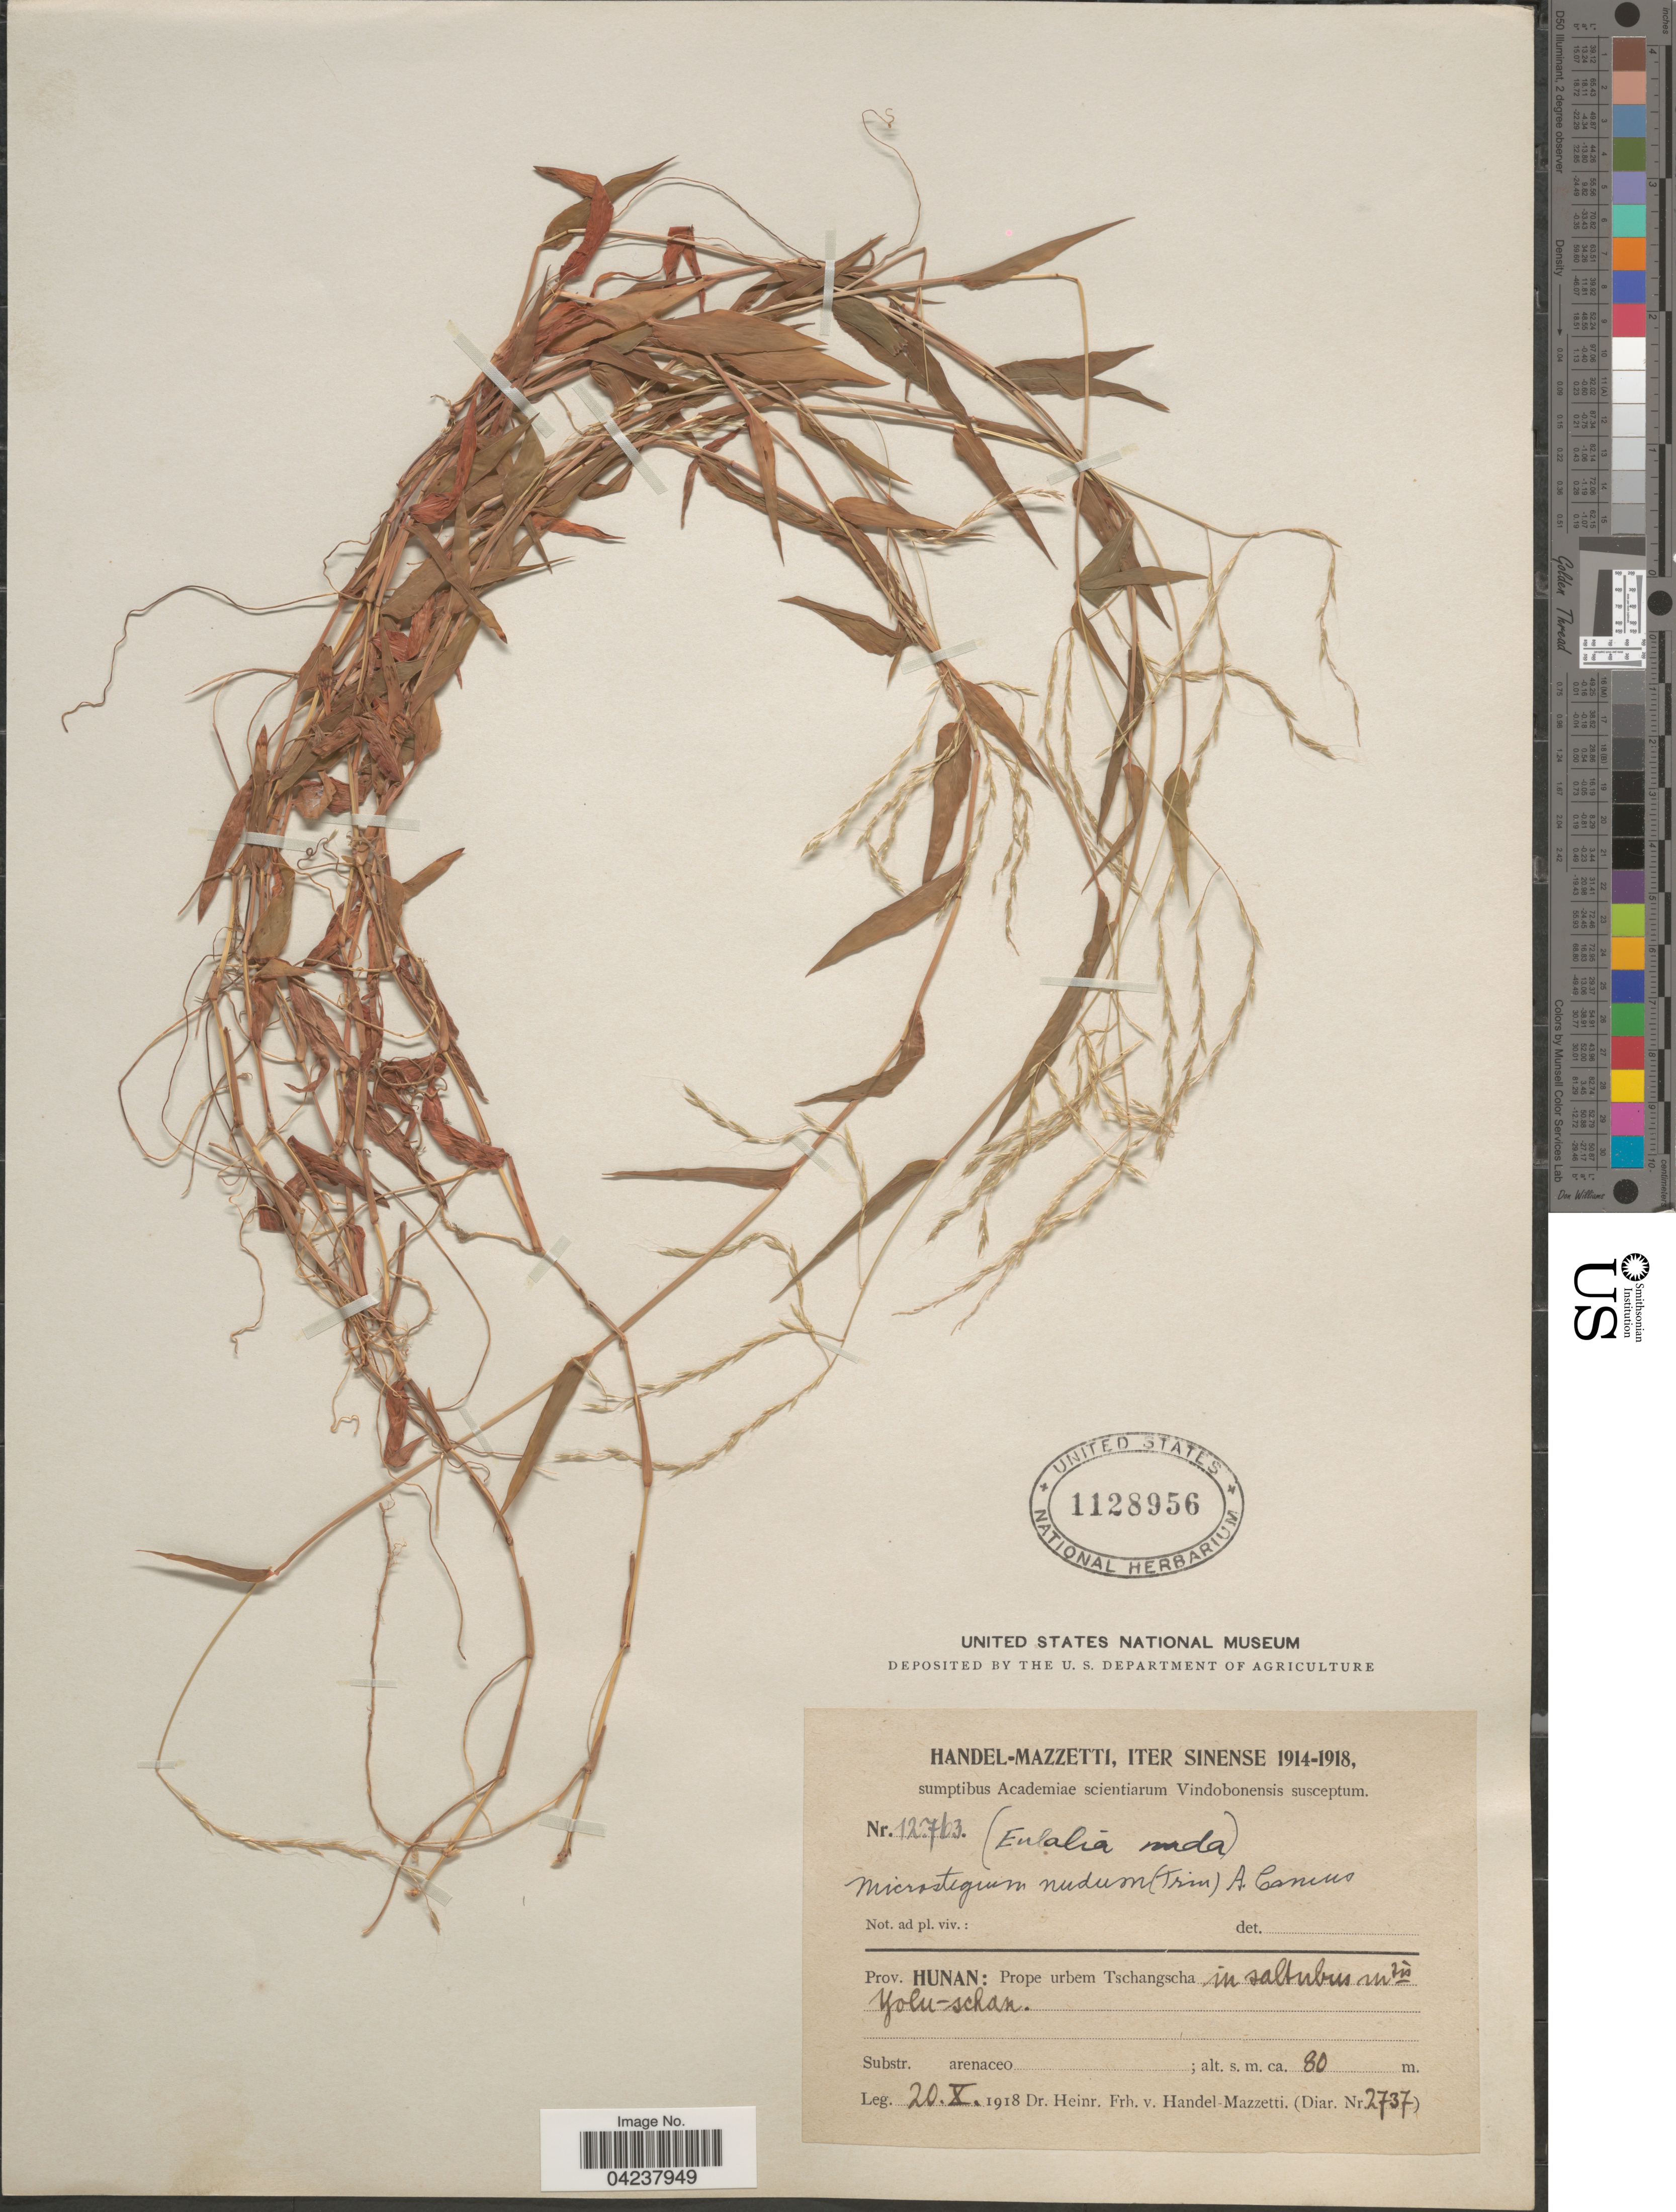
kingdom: Plantae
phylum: Tracheophyta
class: Liliopsida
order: Poales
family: Poaceae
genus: Microstegium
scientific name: Microstegium nudum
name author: (Trin.) A. Camus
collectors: H. Handel-Mazzetti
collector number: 2737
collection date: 1918-10-20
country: China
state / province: Hunan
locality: Iter Sinense 1914-1918. Prope urbem Tschangscha in saltubus mtis Yolu-schan.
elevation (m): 80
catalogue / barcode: US 1128956